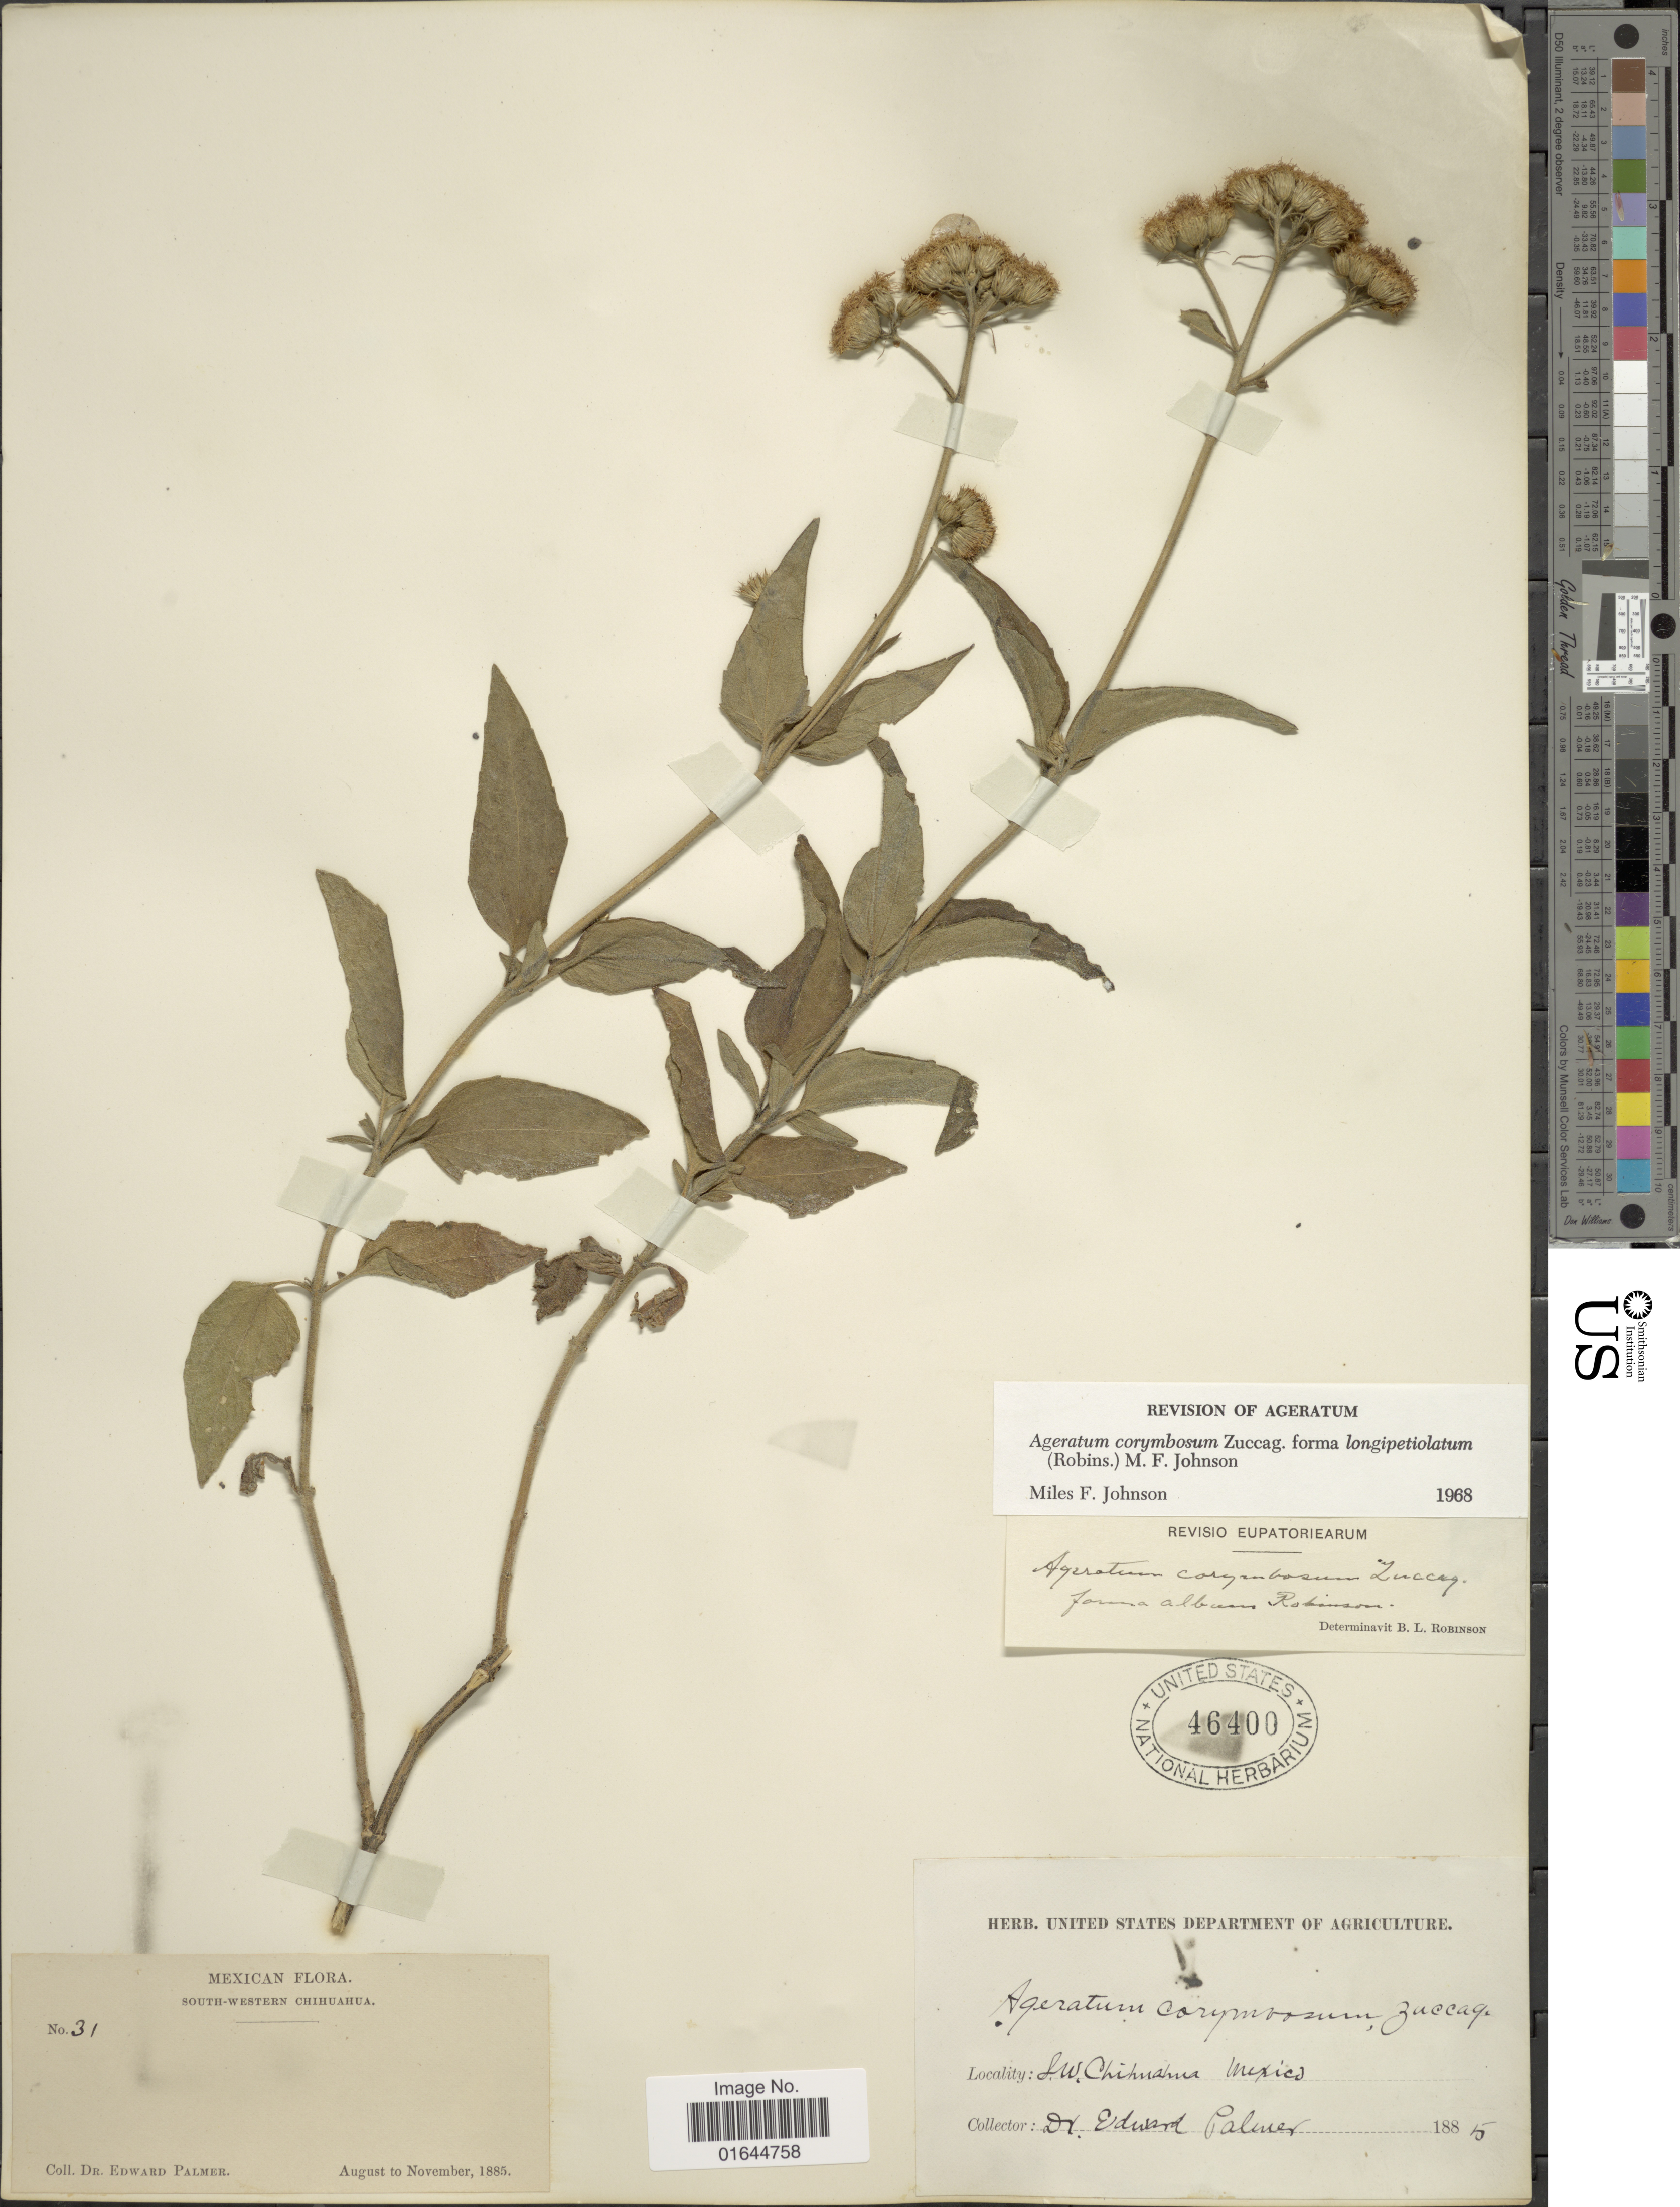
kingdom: Plantae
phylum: Tracheophyta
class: Magnoliopsida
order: Asterales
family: Asteraceae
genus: Ageratum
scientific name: Ageratum corymbosum f. longipetiolatum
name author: (B.L. Rob.) M.F. Johnson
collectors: E. Palmer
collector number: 31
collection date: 1885-08/1885-11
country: Mexico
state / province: Chihuahua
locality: Mexican, Mexico, South-Western Chichuahua.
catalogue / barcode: US 46400